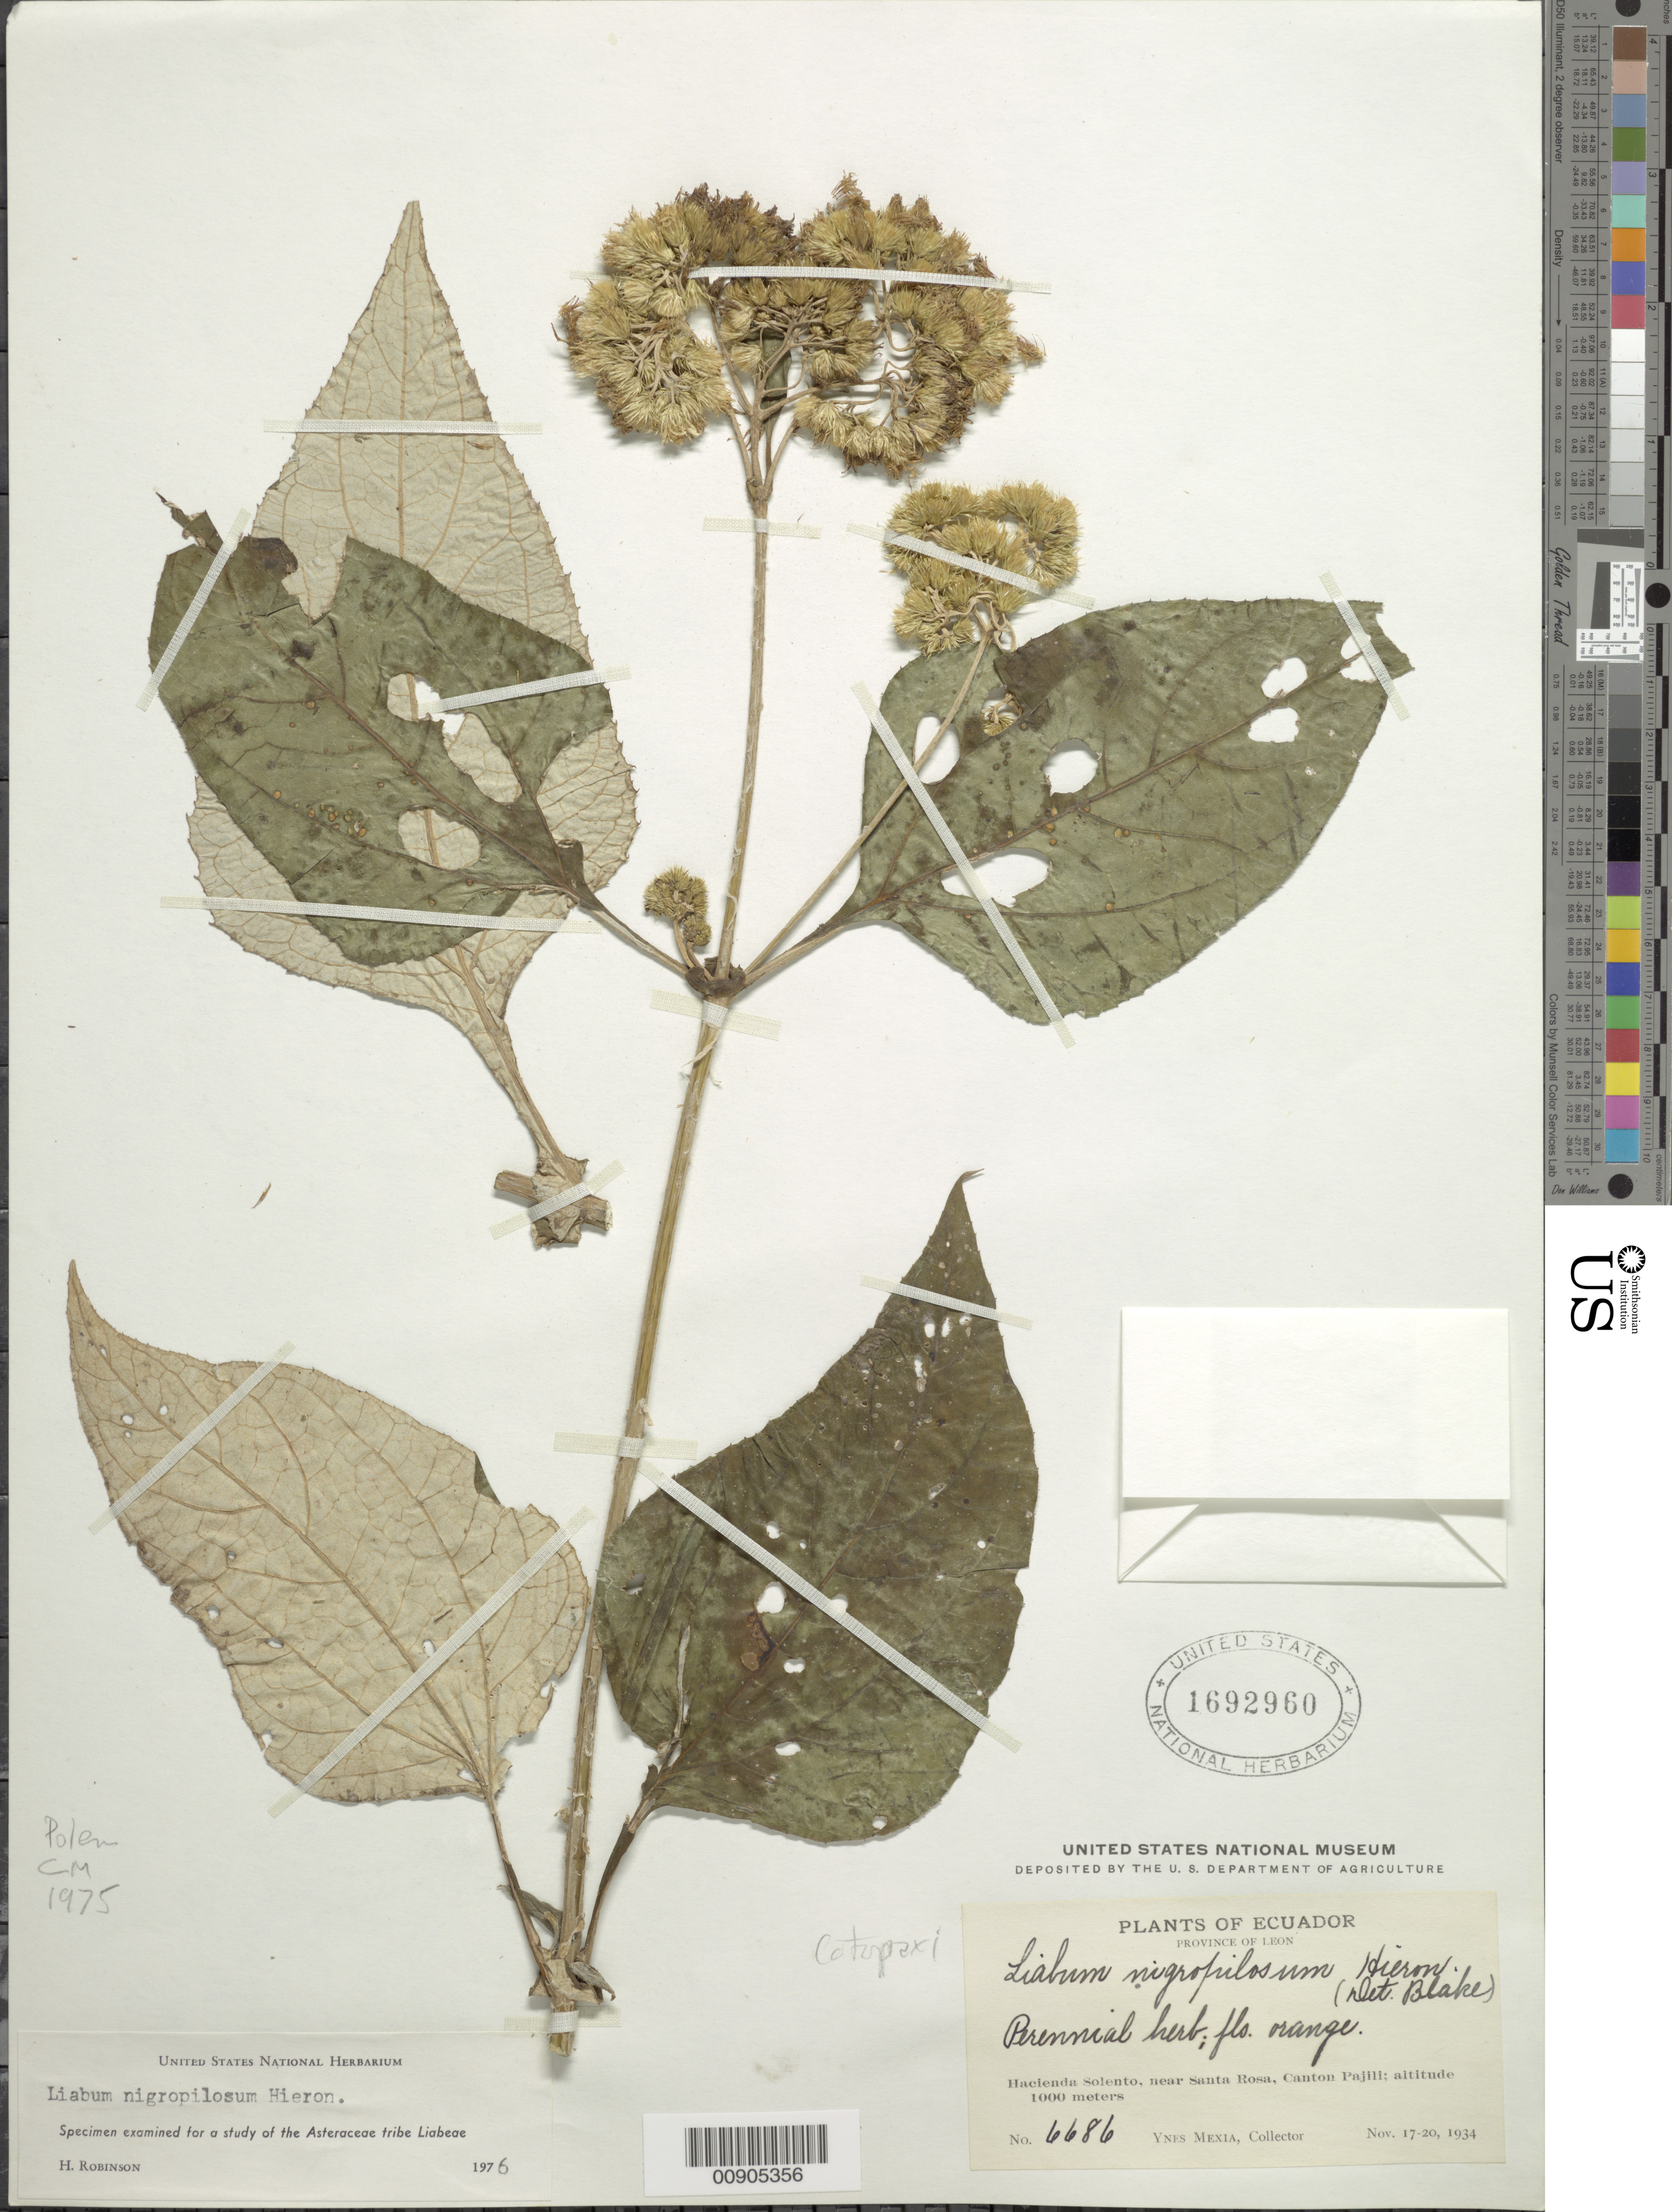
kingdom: Plantae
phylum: Tracheophyta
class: Magnoliopsida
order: Asterales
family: Asteraceae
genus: Liabum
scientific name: Liabum nigropilosum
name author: Hieron.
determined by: Robinson, Harold E., (US)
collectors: Y. Mexia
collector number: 6686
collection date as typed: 17 November 1934 to 20 November 1934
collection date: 1934-11-17/1934-11-20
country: Ecuador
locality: Prov. Leon, Hacienda Solento, near Santa Rosa, Canton Pajili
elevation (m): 1000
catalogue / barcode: US 1692960